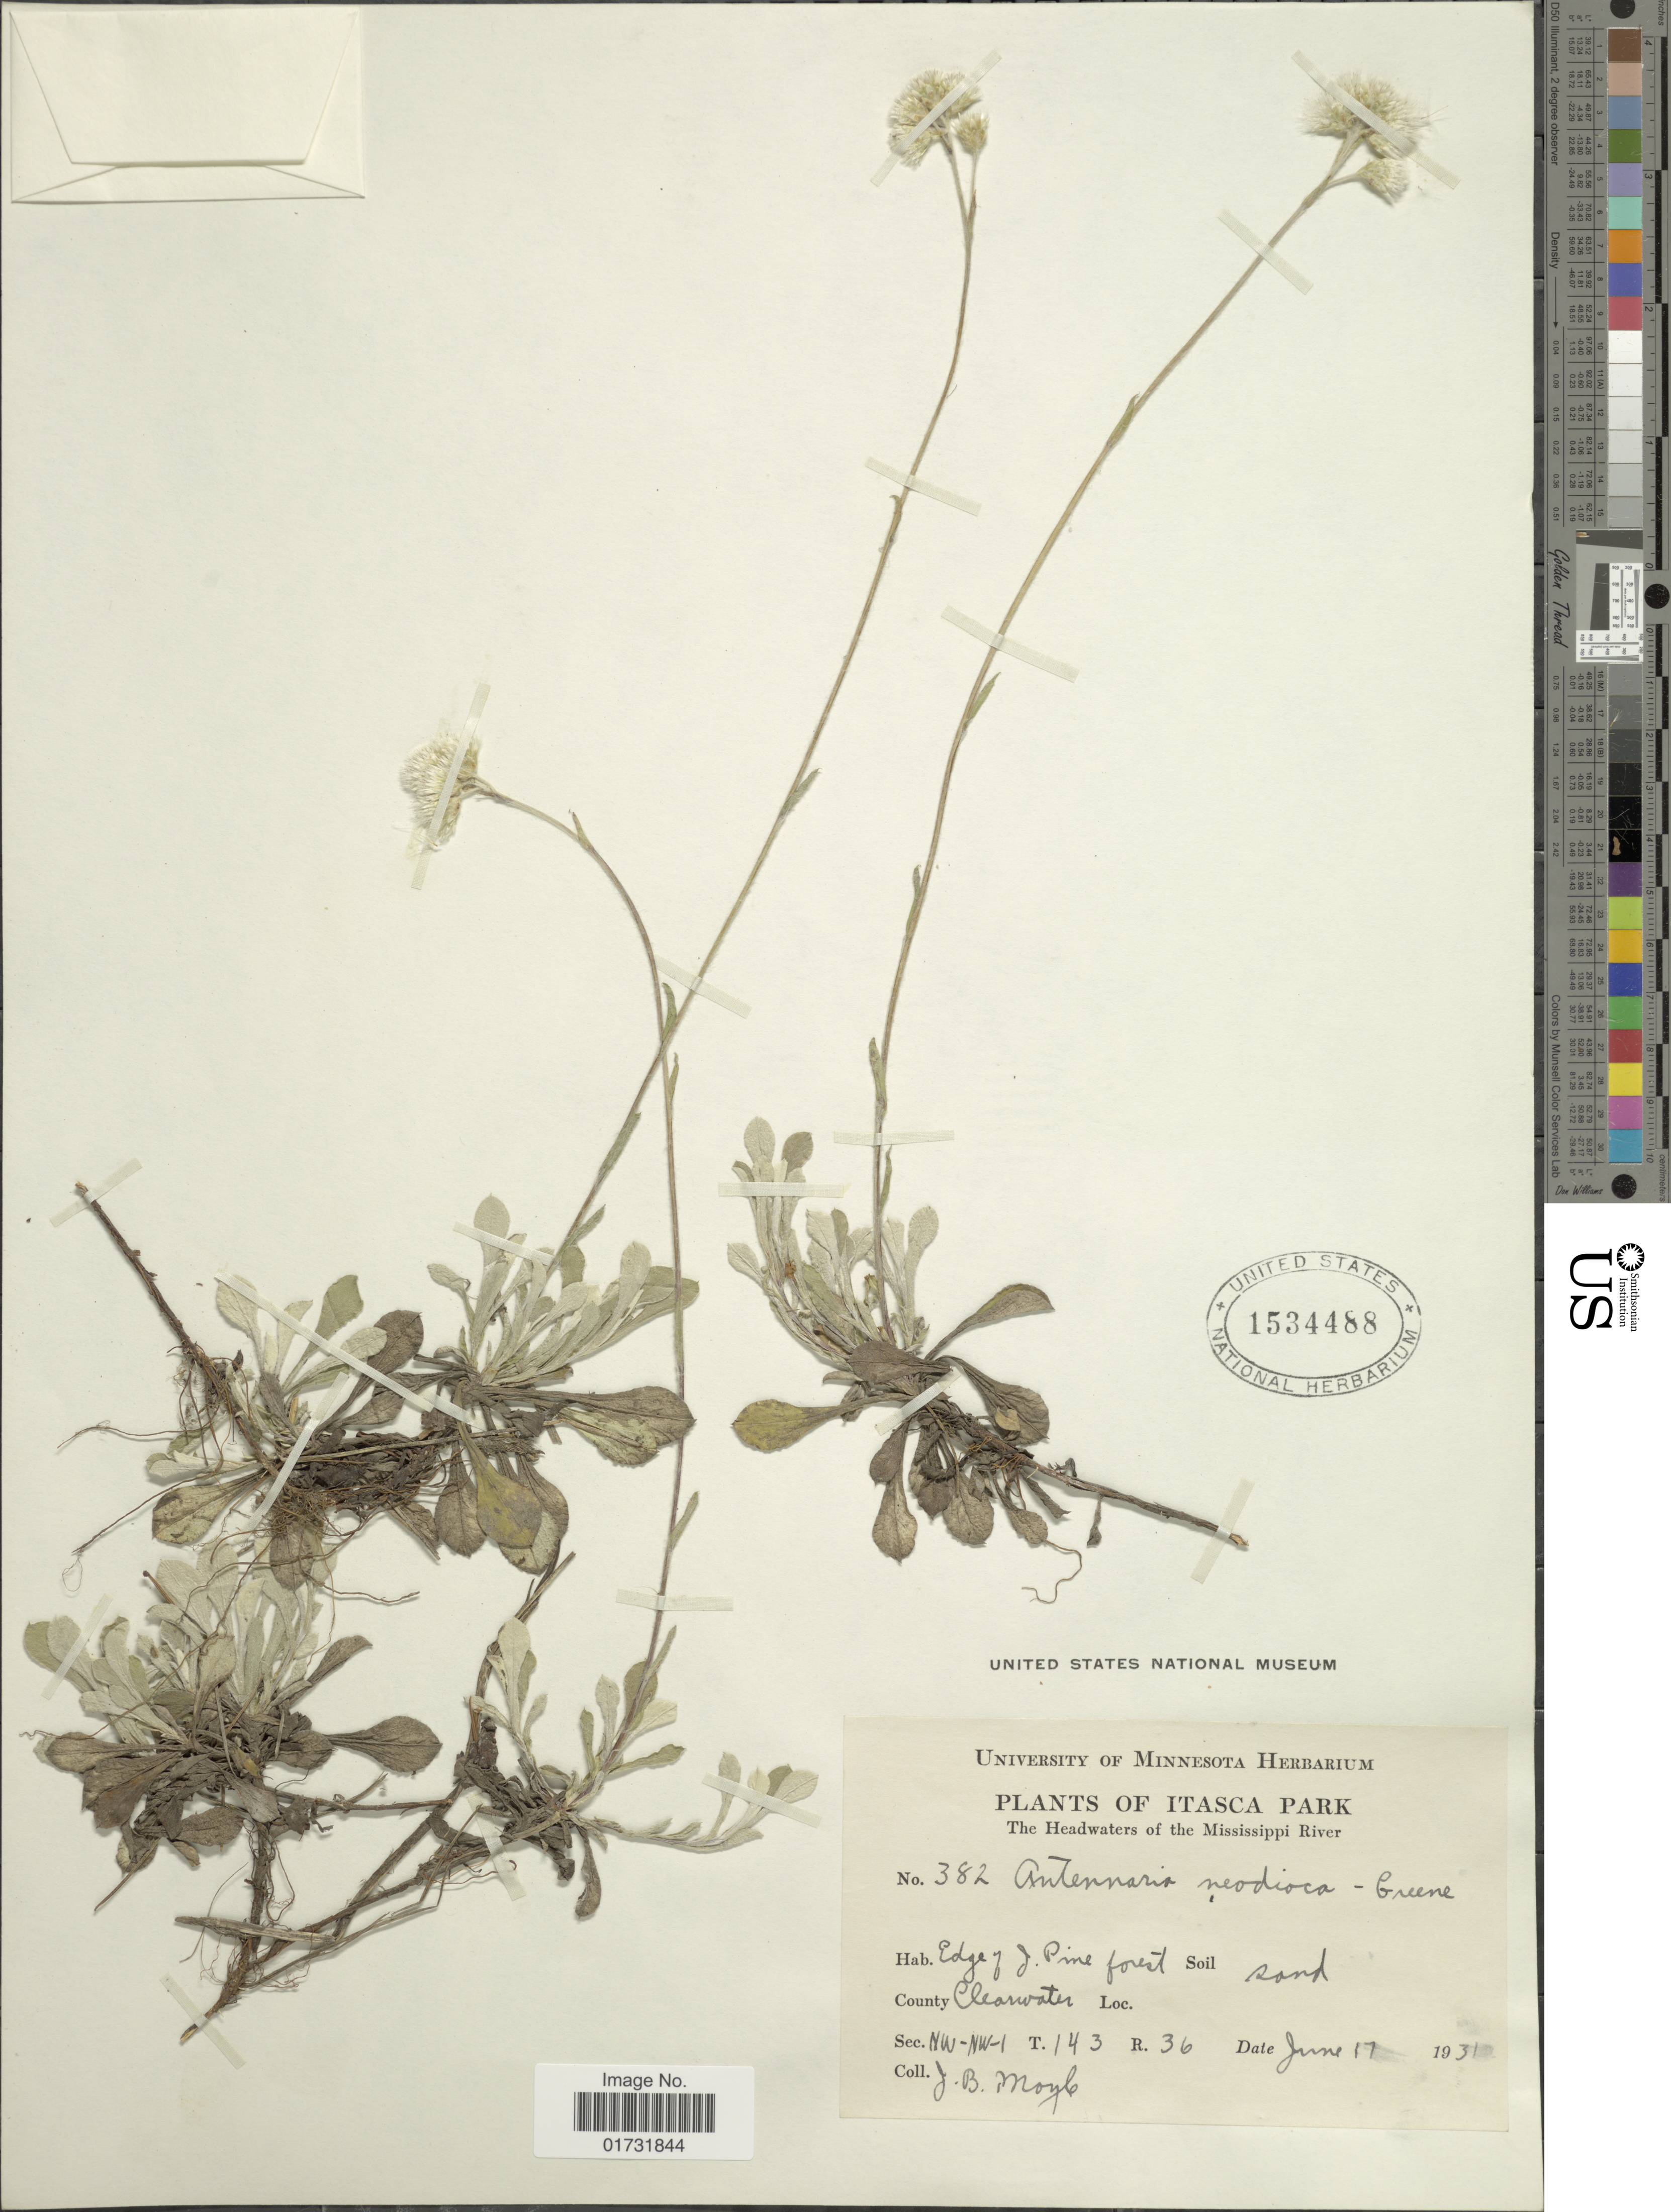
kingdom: Plantae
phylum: Tracheophyta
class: Magnoliopsida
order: Asterales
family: Asteraceae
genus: Antennaria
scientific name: Antennaria neodioica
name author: Greene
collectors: J. Moyle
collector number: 382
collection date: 1931-06-17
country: United States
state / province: Minnesota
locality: Itasca Park. The Headwaters of the Mississippi River. County Clearwater. Sec. NW-NW-1 T.143 R. 36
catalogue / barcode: US 1534488